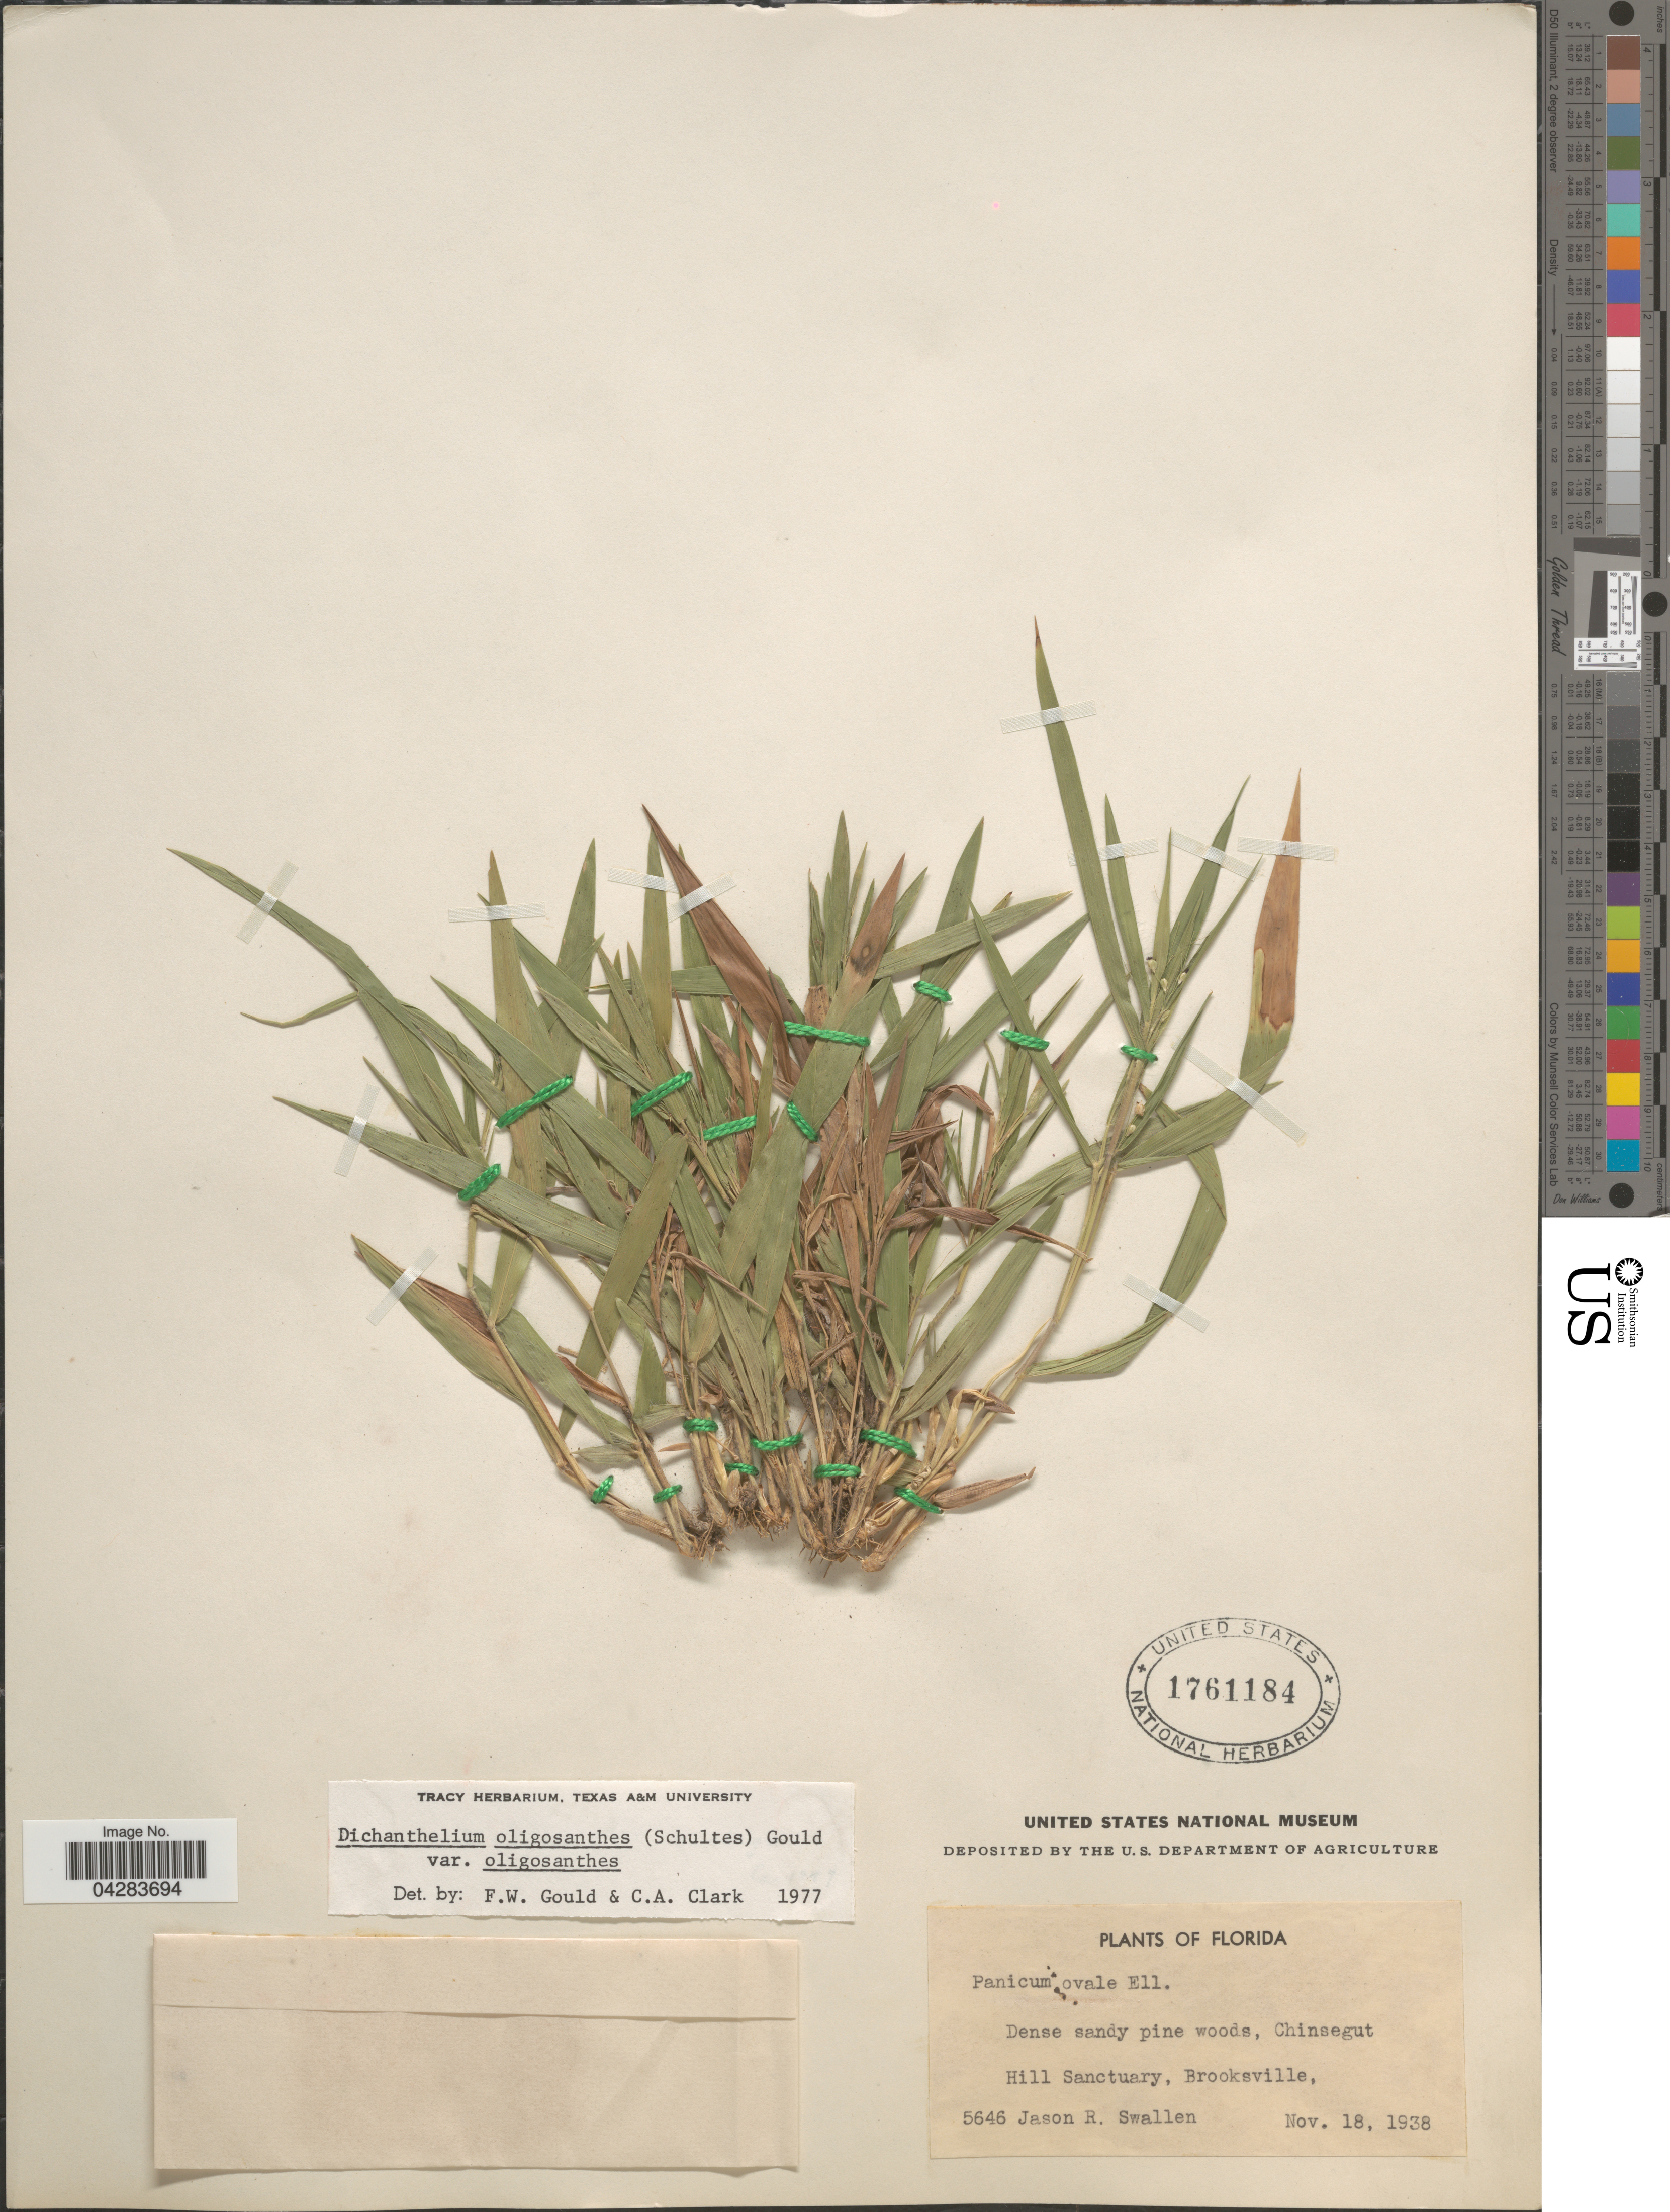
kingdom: Plantae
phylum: Tracheophyta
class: Liliopsida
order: Poales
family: Poaceae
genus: Dichanthelium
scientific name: Dichanthelium oligosanthes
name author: (Schult.) Gould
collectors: J. R. Swallen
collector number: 5646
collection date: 1938-11-18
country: United States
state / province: Florida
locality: Dense sandy pine woods, Chinsegut. Hill Sanctuary, Brookesville.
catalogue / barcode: US 1761184